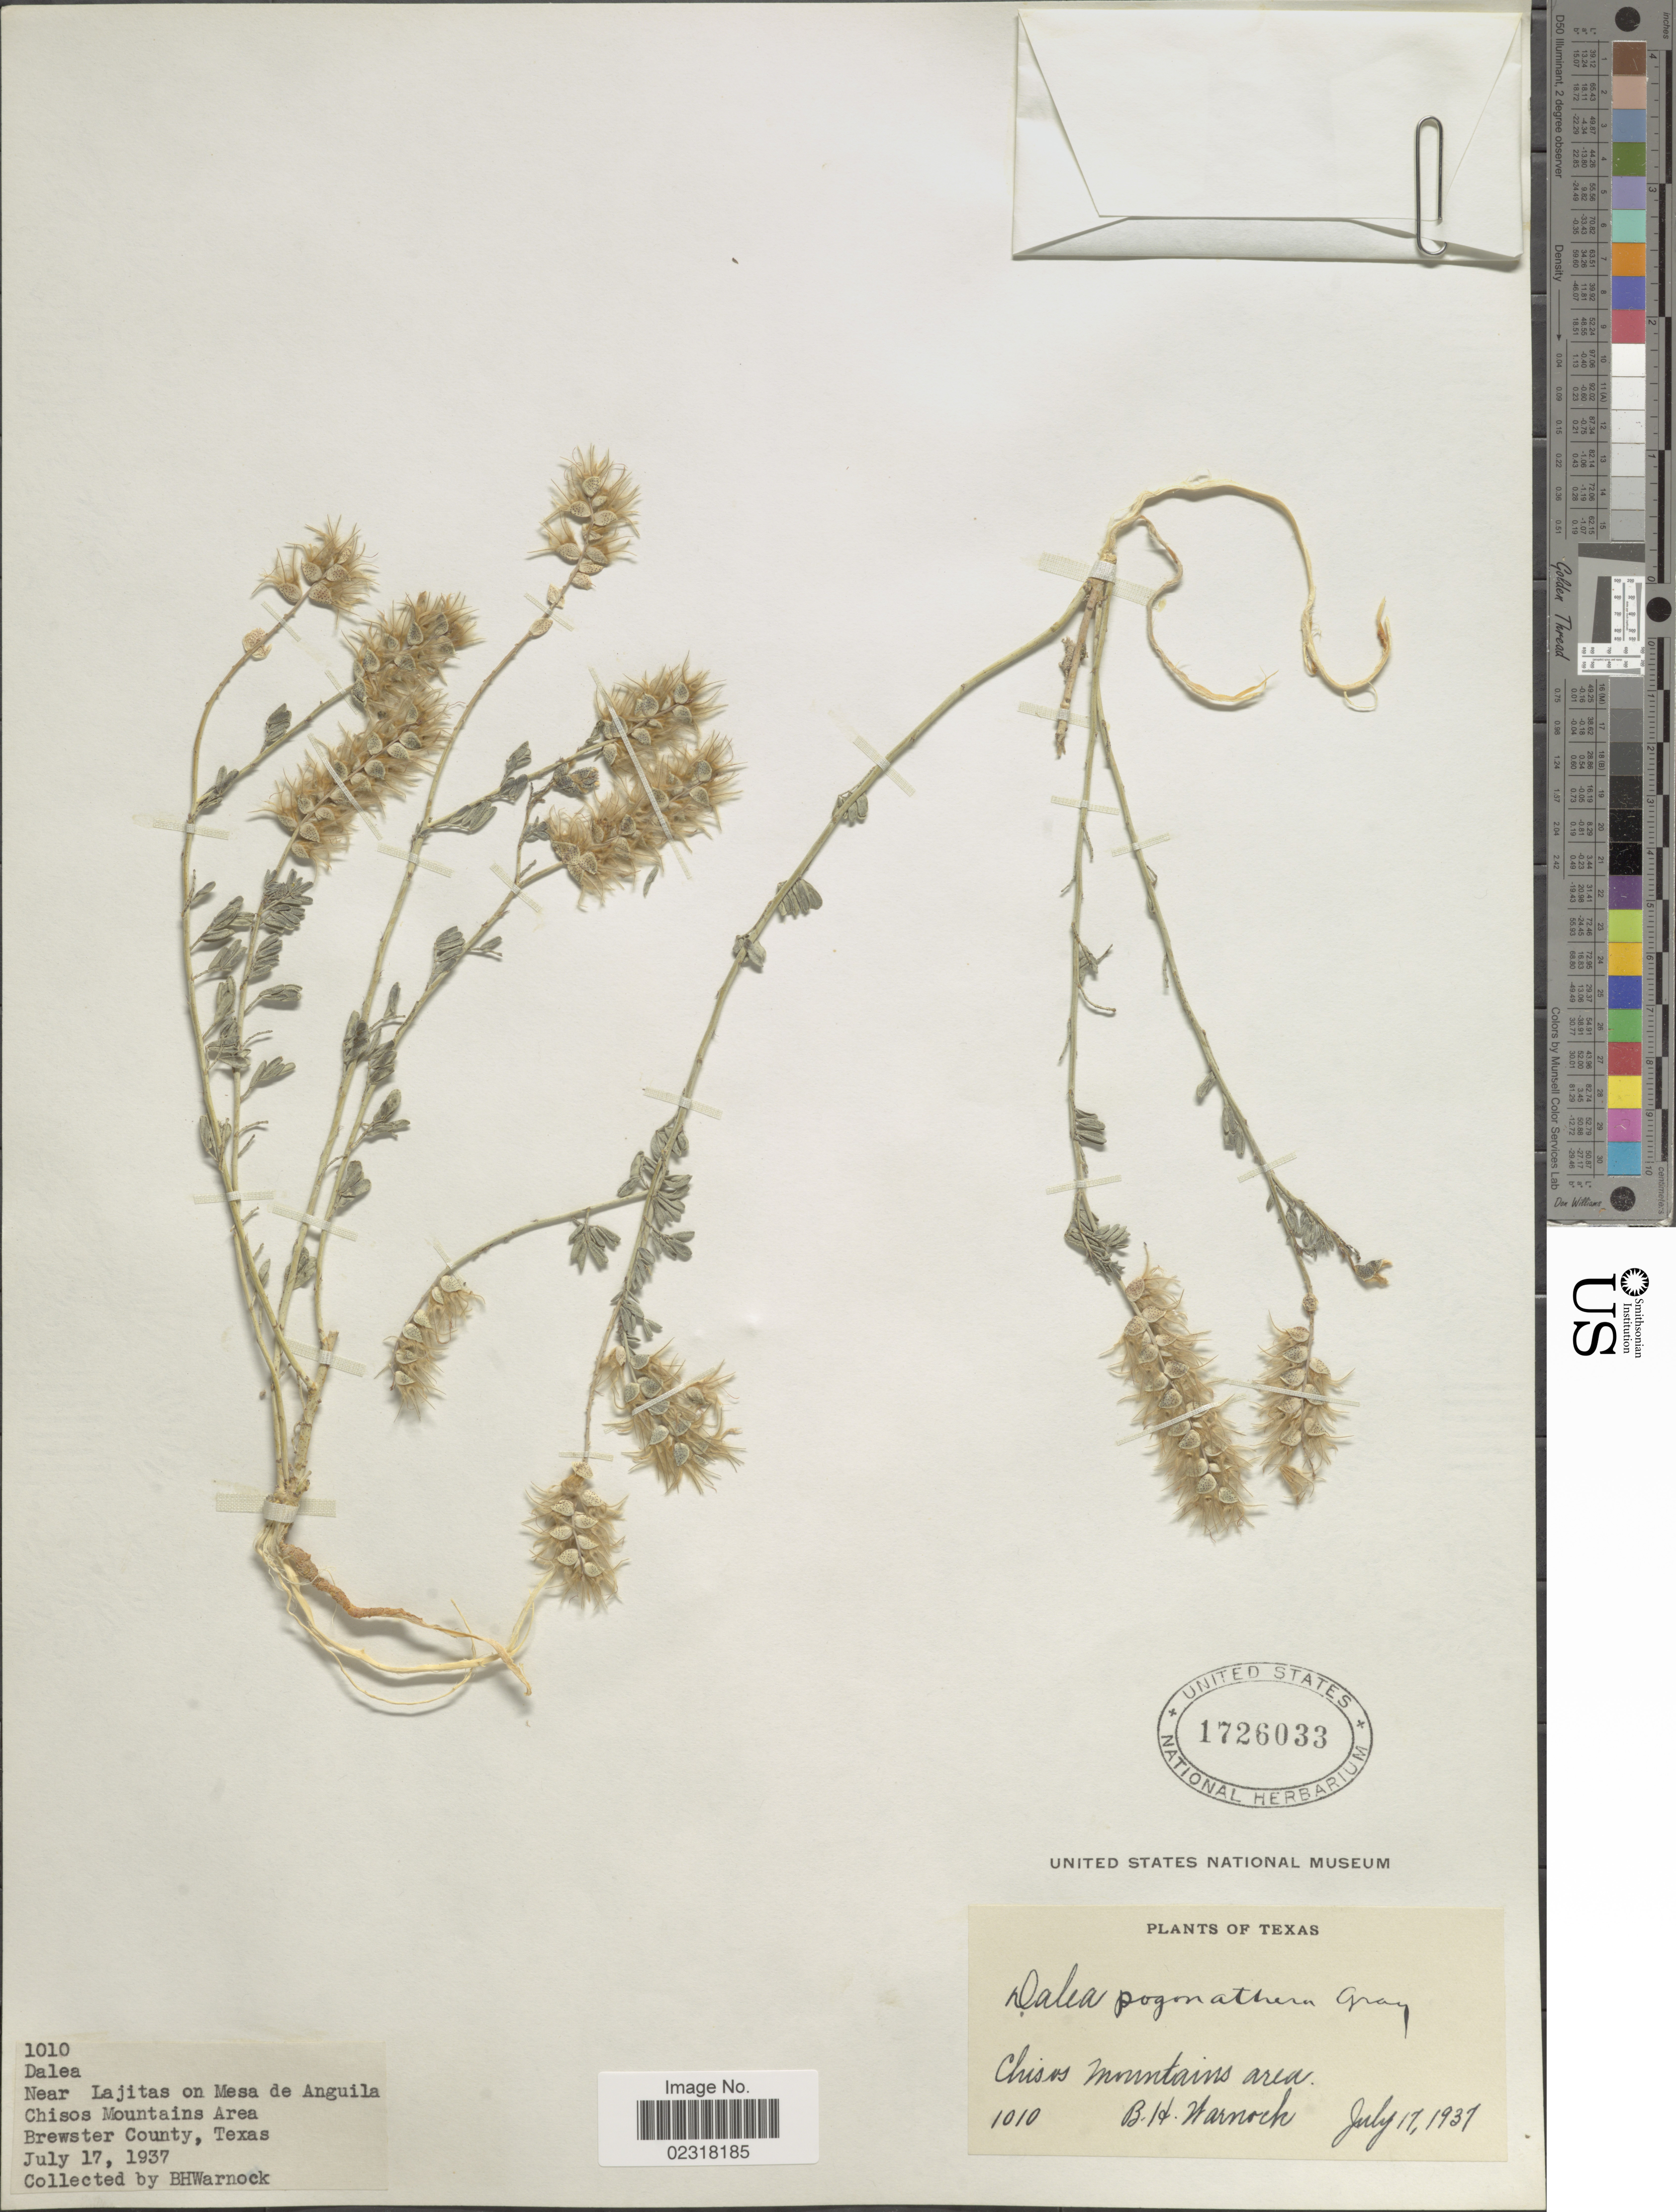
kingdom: Plantae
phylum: Tracheophyta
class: Magnoliopsida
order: Fabales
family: Fabaceae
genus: Dalea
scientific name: Dalea pogonathera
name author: A. Gray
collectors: B. H. Warnock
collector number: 1010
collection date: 1937-07-17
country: United States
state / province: Texas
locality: Near Lajitas on Mesa de Anguila, Chisos Mountains Area, Brewster County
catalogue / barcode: US 1726033